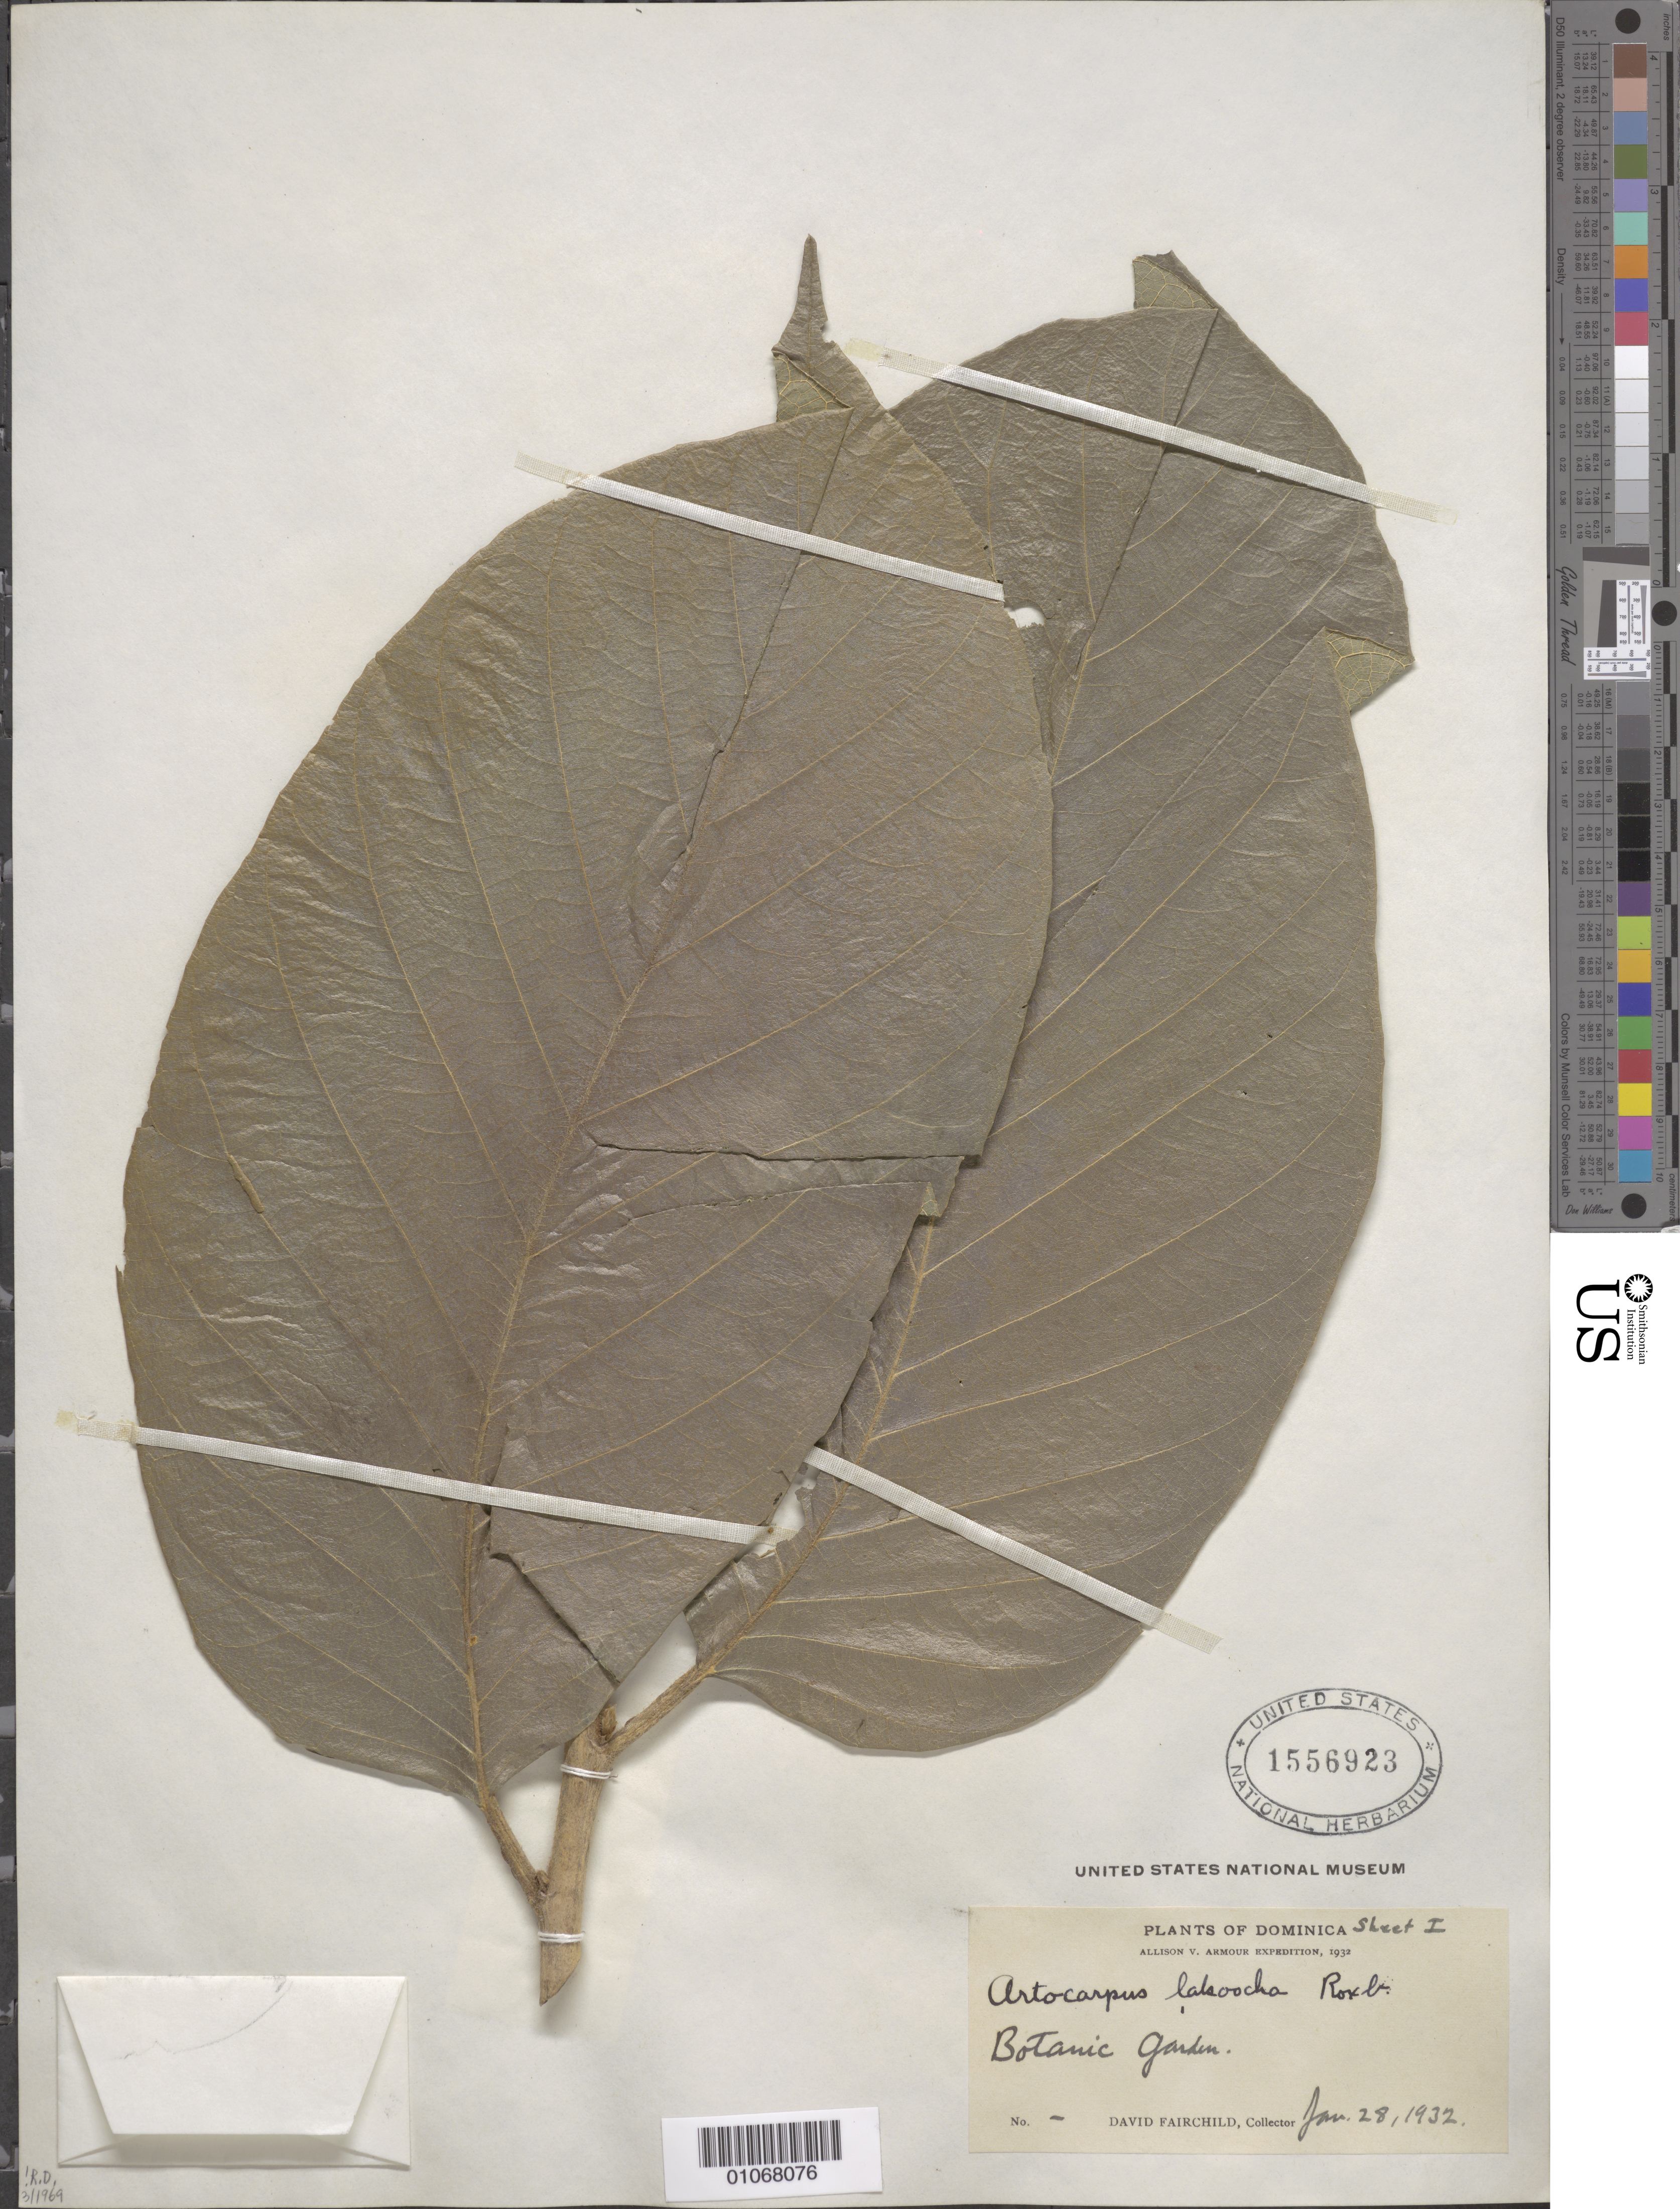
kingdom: Plantae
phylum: Tracheophyta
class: Magnoliopsida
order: Rosales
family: Moraceae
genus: Artocarpus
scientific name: Artocarpus lakoocha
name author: Wall. ex Roxb.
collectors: D. Fairchild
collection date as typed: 28 Jan 1932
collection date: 1932-01-28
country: Dominica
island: Dominica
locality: Botanic Garden.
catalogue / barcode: US 1556923